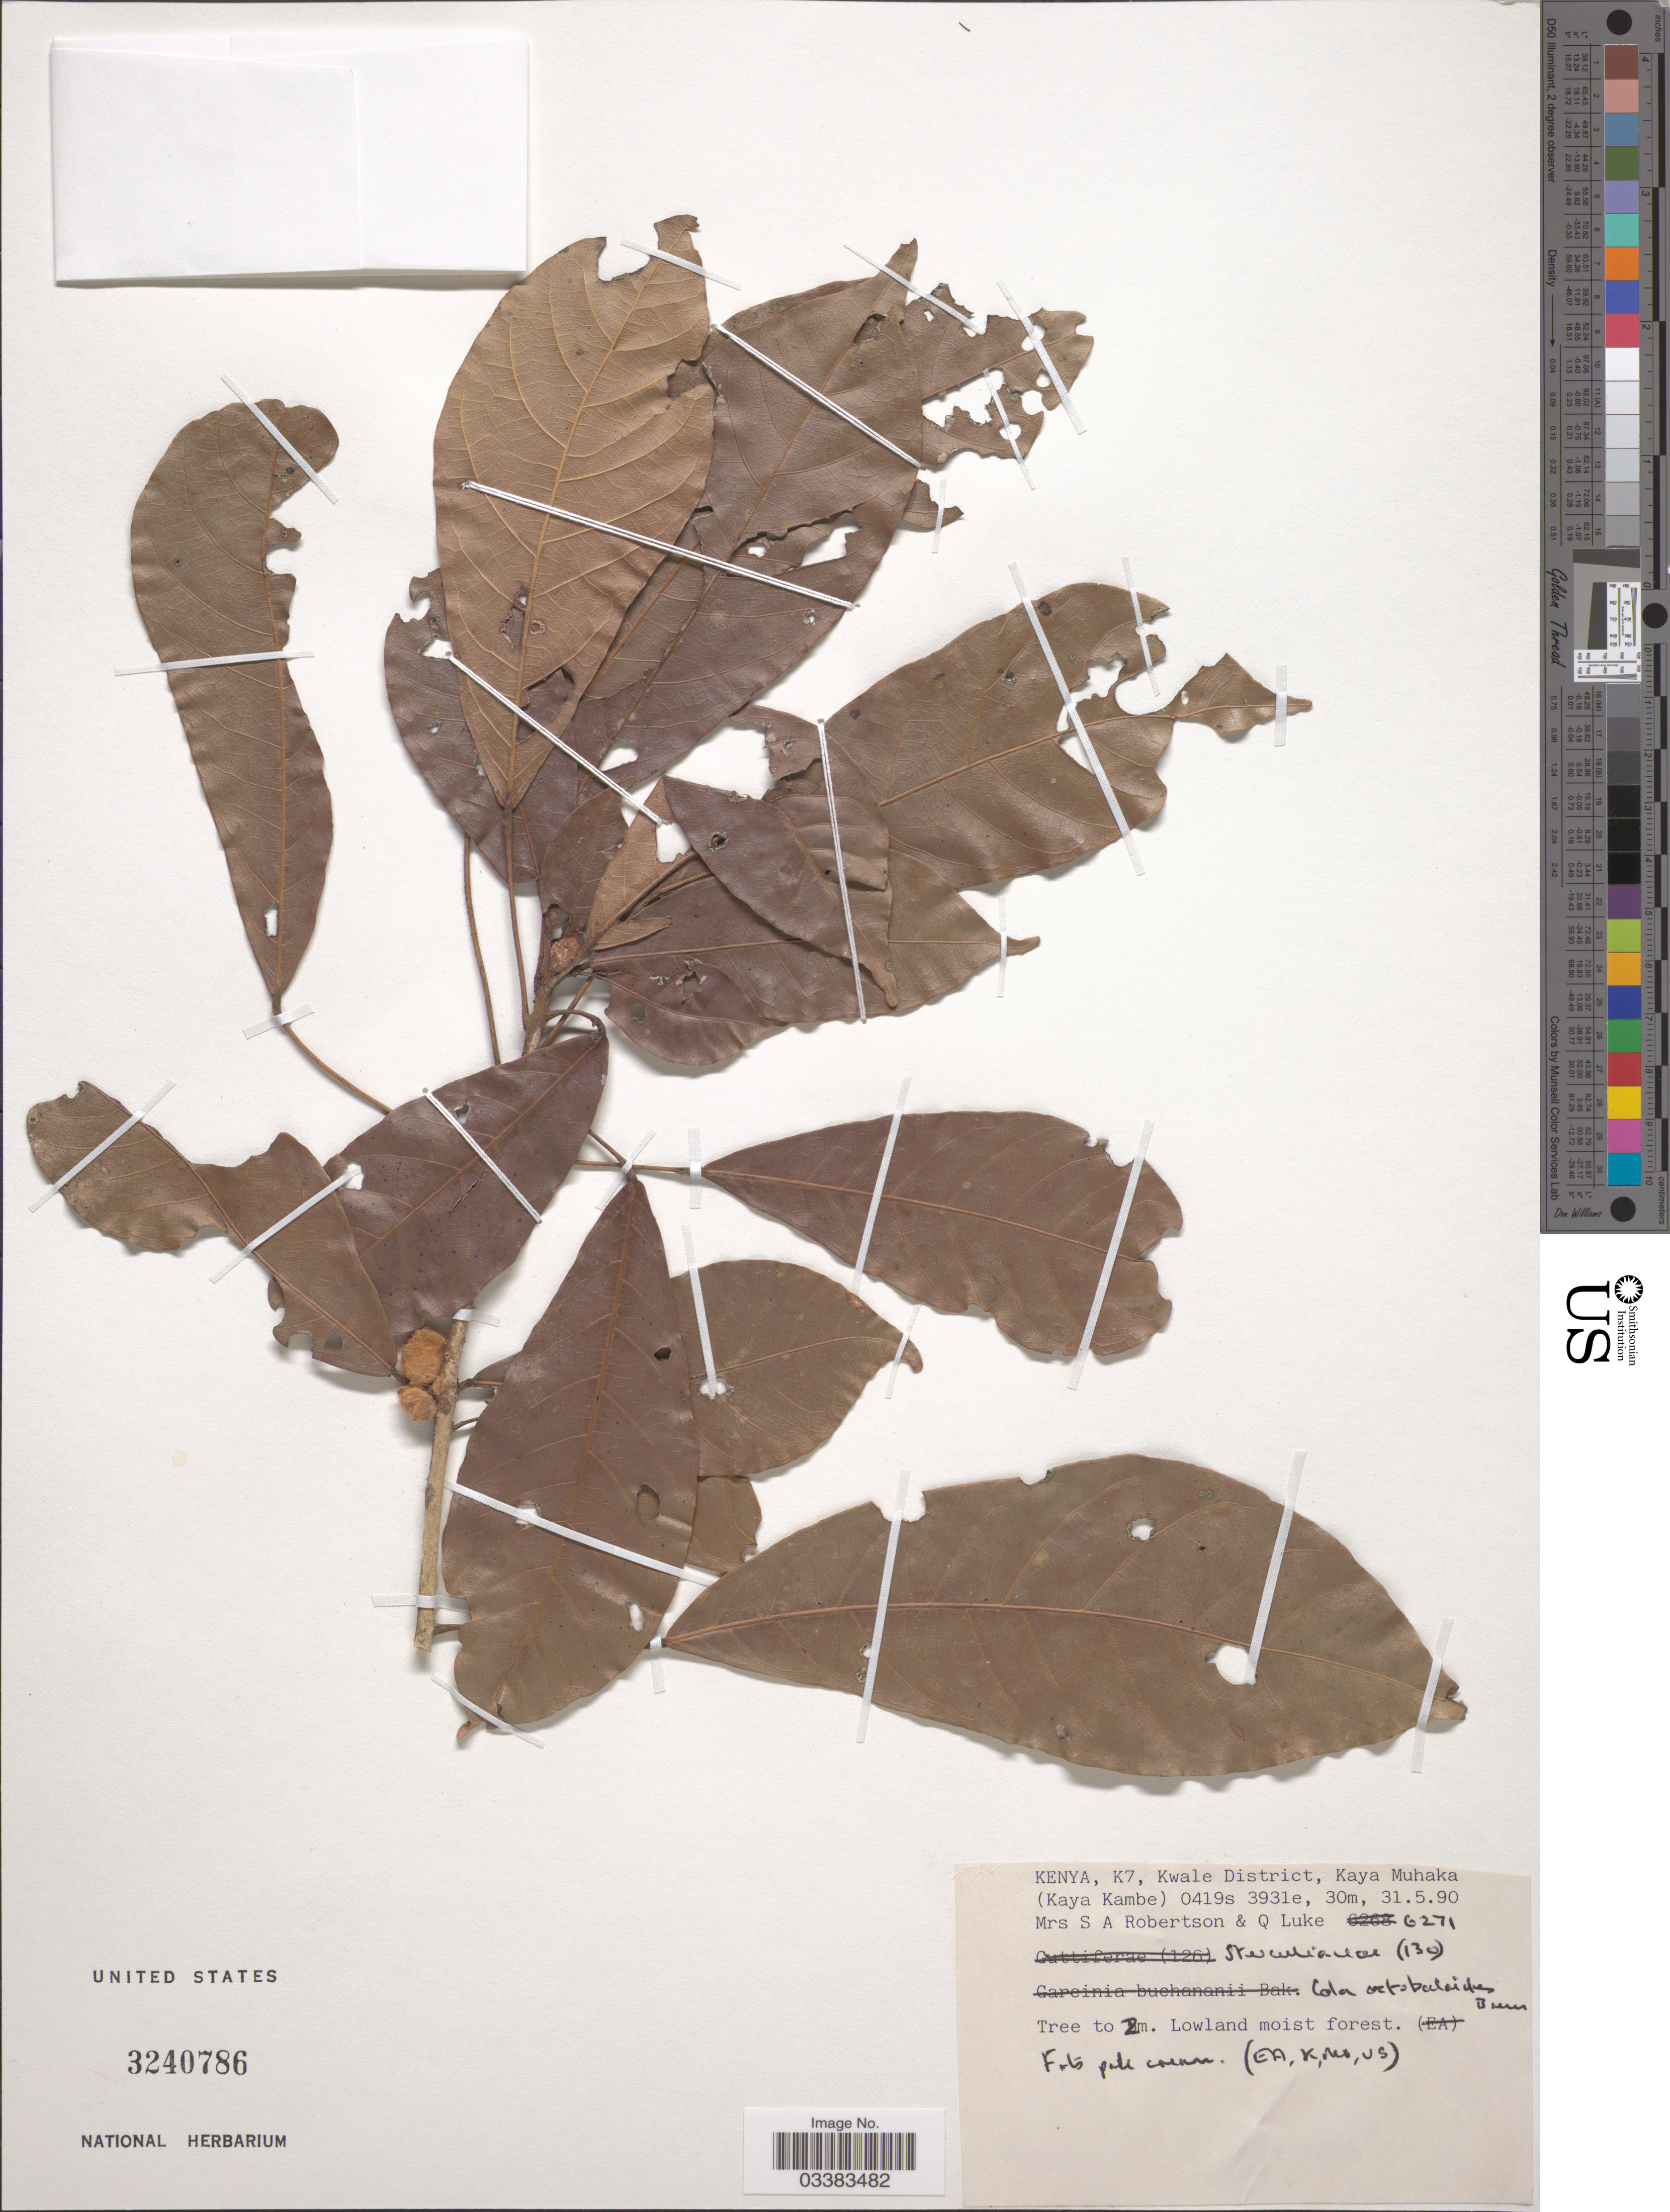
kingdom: Plantae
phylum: Tracheophyta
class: Magnoliopsida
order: Malvales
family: Malvaceae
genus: Cola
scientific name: Cola octoloboides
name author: Brenan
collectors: S. Robertson & Q. Luke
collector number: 6271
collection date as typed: Transcribed d/m/y: 31/5/90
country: Kenya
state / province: Kwale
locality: K7, Kwale District, Kaya Muhaka (Kaya Kambe).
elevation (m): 30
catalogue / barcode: US 3240786